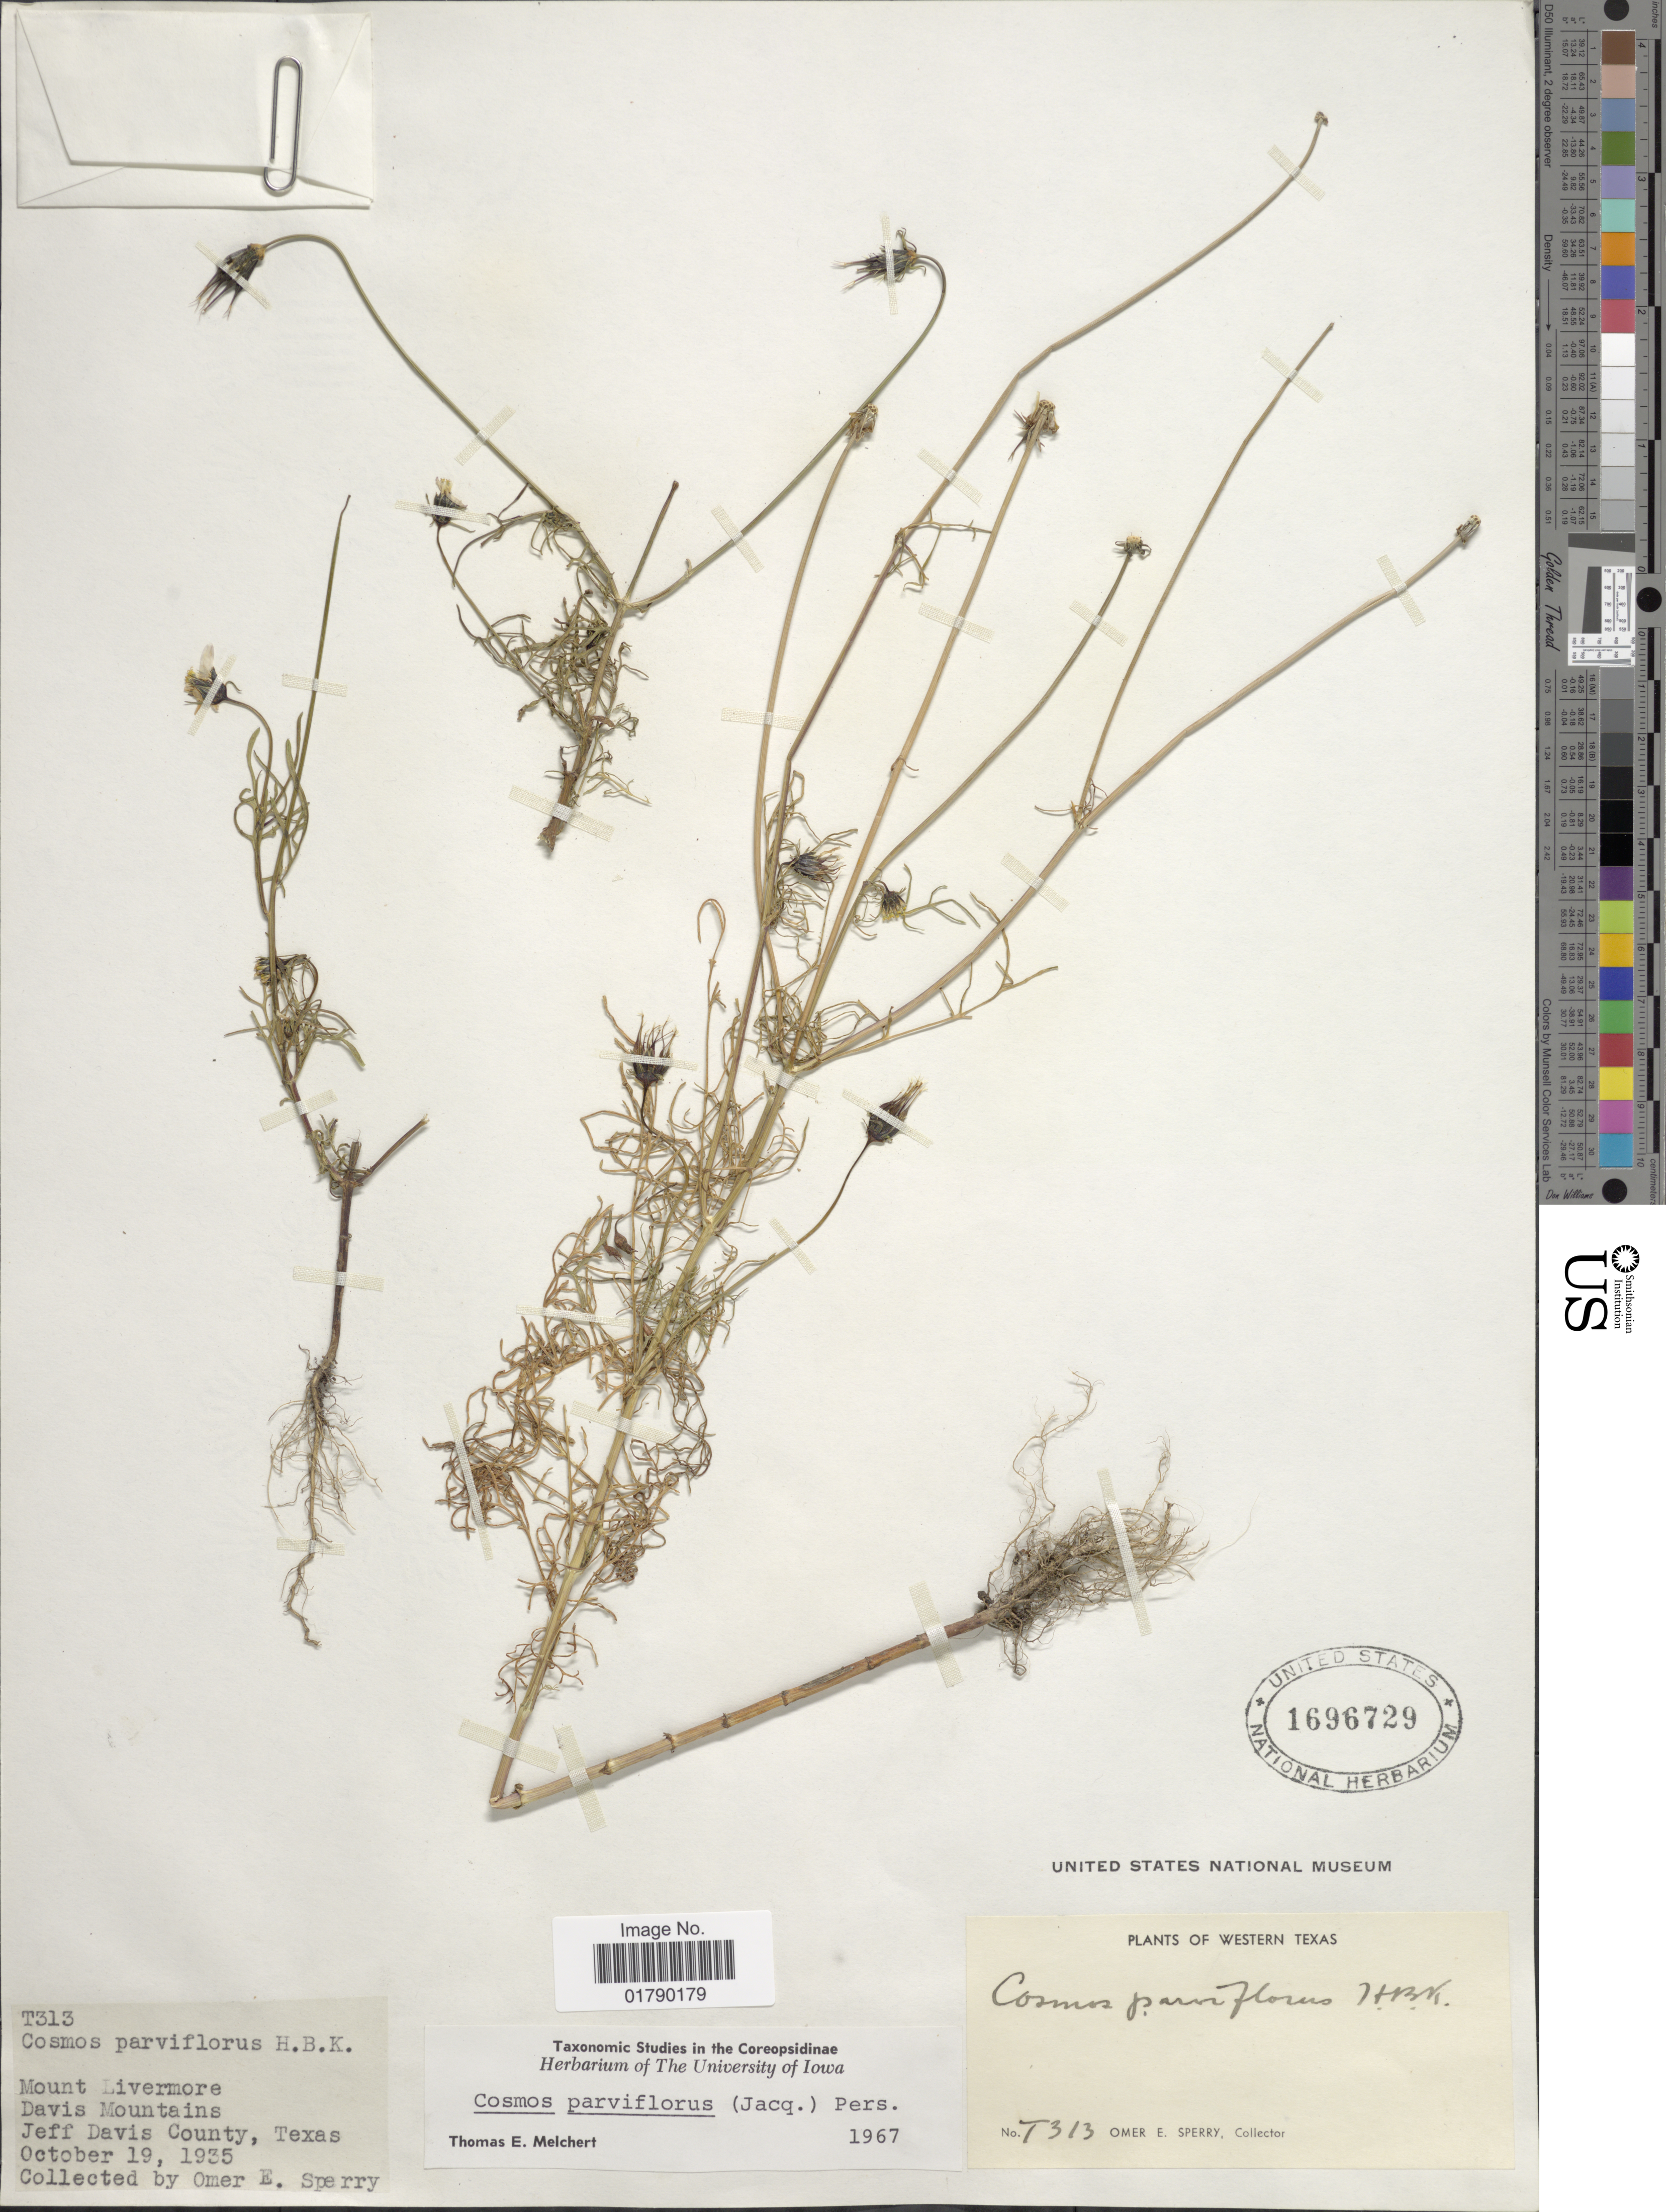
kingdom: Plantae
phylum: Tracheophyta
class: Magnoliopsida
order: Asterales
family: Asteraceae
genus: Cosmos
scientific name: Cosmos parviflorus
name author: (Jacq.) Pers.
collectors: O. E. Sperry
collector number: T313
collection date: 1935-10-19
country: United States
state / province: Texas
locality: Western Texas, Mount Livermore, Davis Mountains, Jeff Davis County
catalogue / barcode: US 1696729